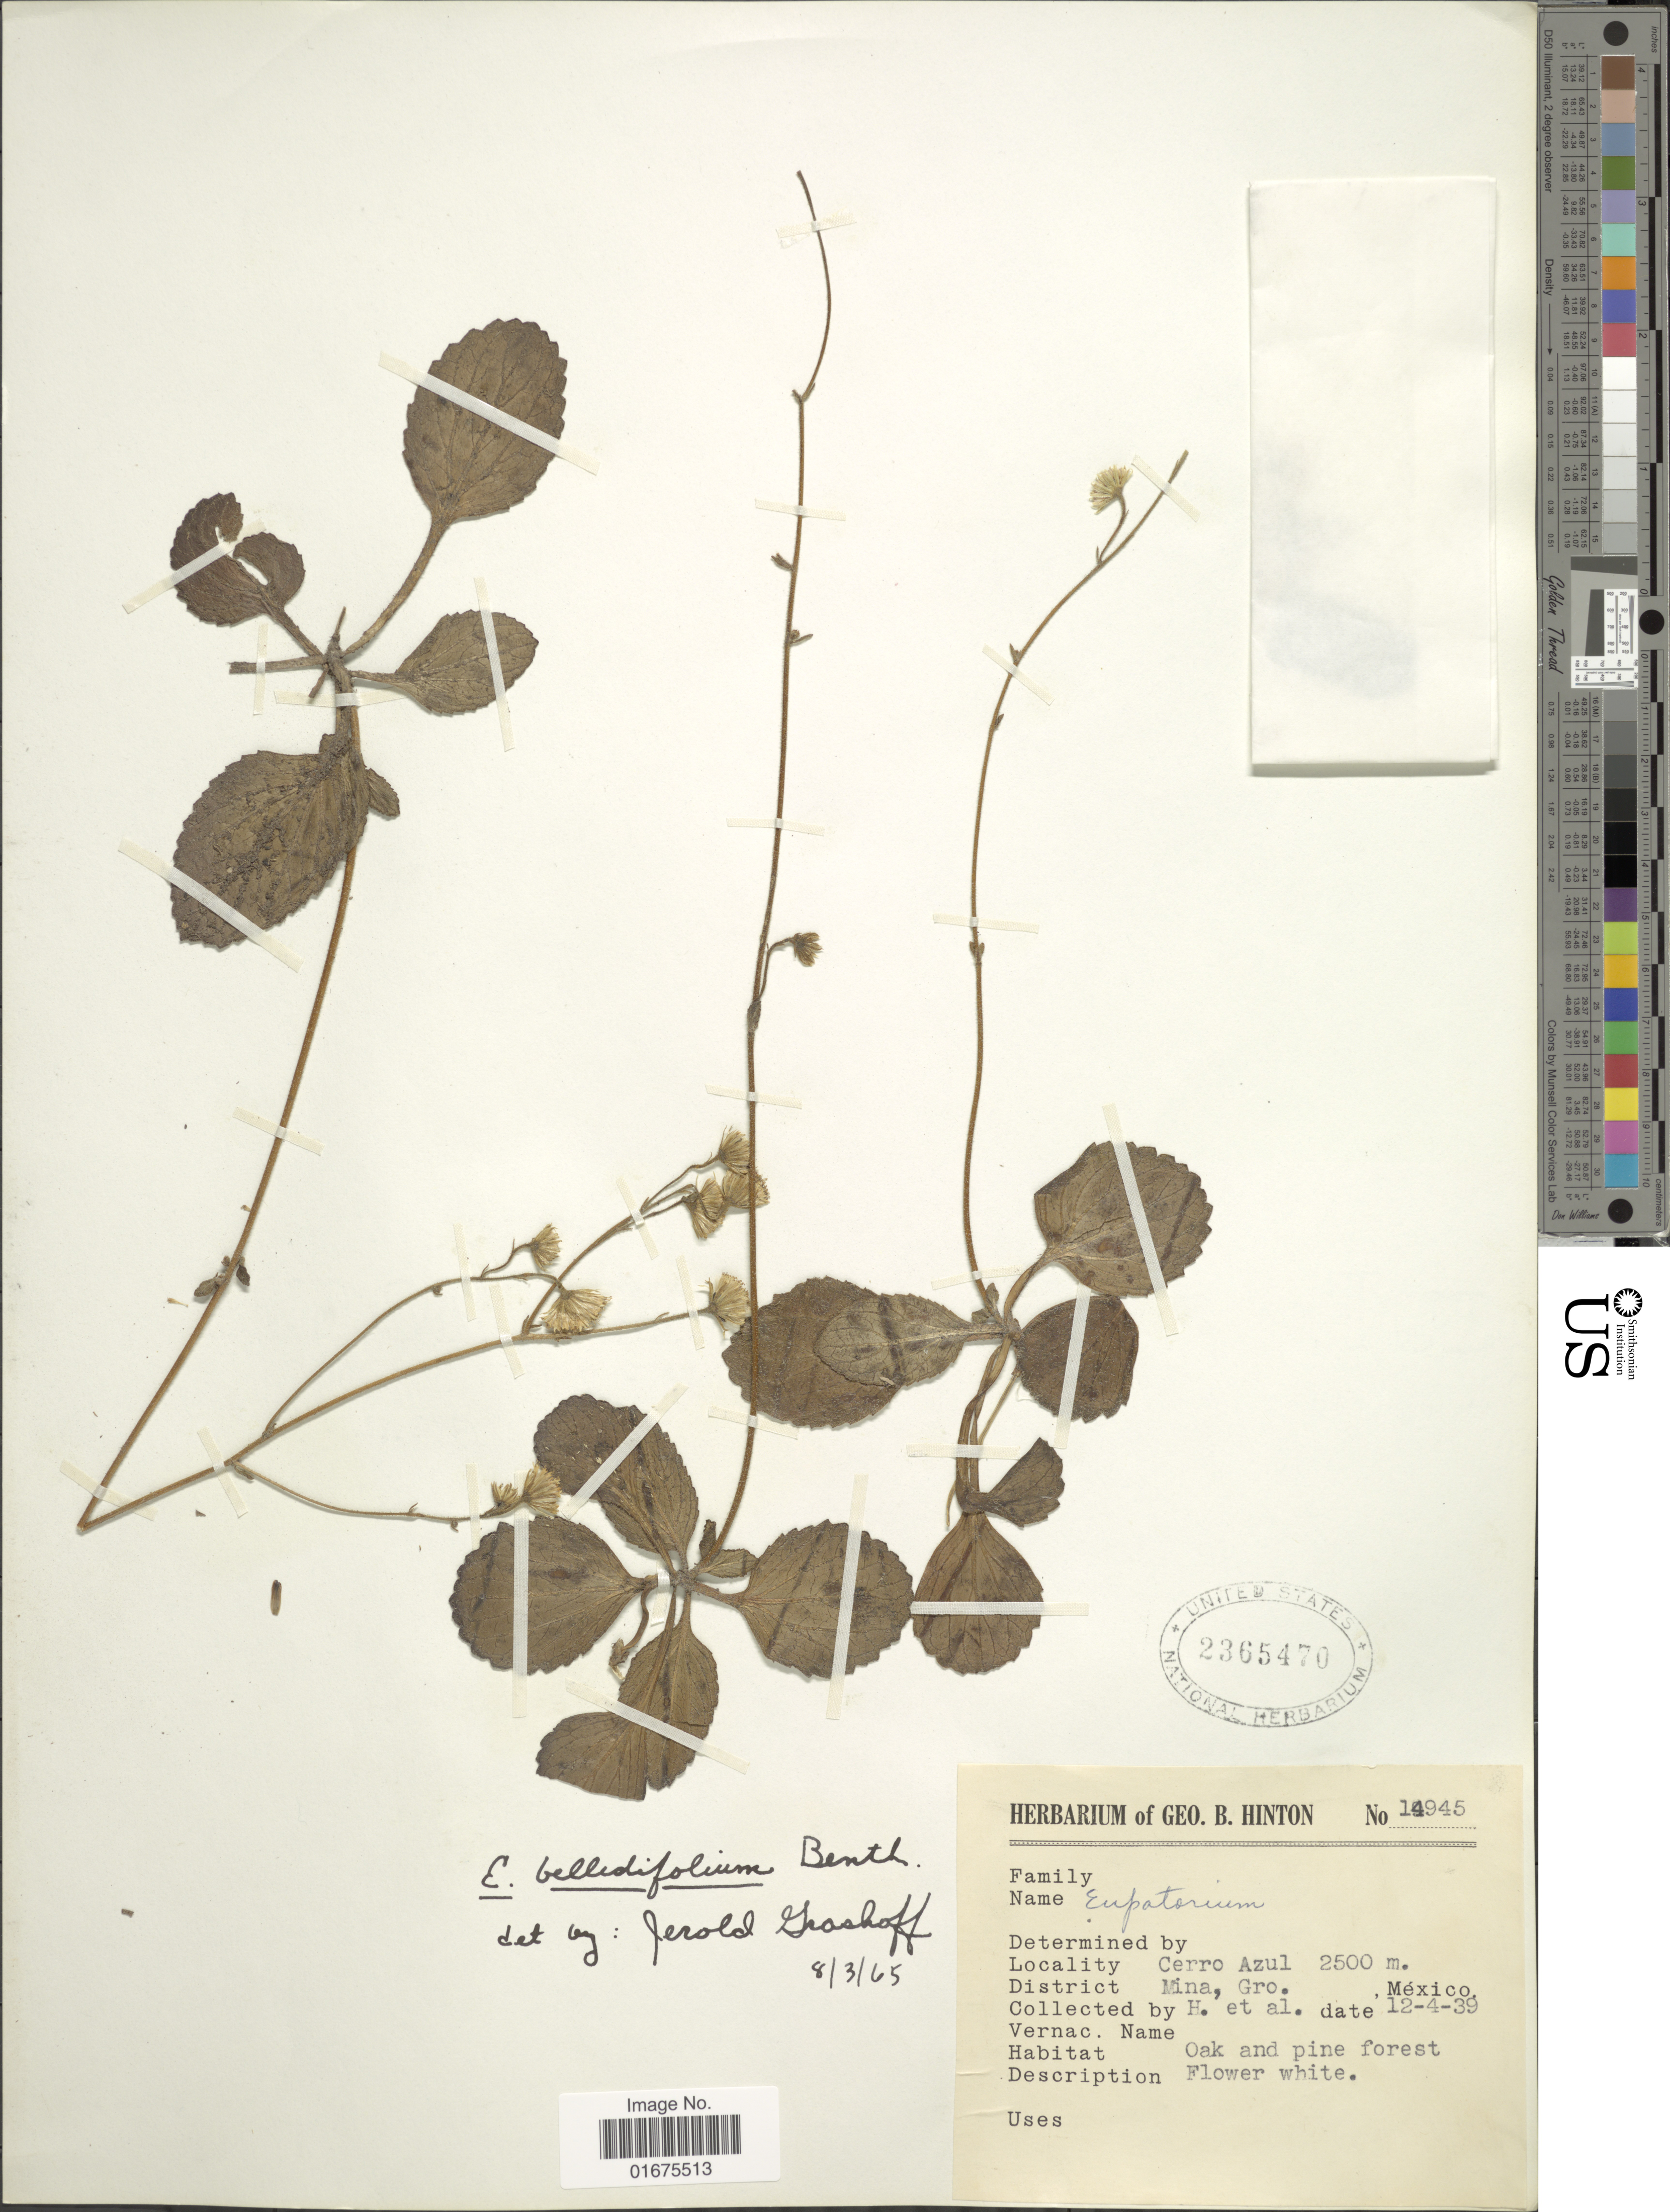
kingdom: Plantae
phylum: Tracheophyta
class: Magnoliopsida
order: Asterales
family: Asteraceae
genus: Ageratina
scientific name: Ageratina bellidifolia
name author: (Benth.) R.M. King & H. Rob.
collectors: G. B. Hinton & et al.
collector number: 14945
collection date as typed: Transcribed d/m/y: 4/12/39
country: Mexico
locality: Cerro Azul, Mina, Gro. , Mexico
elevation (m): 2500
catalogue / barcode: US 2365470